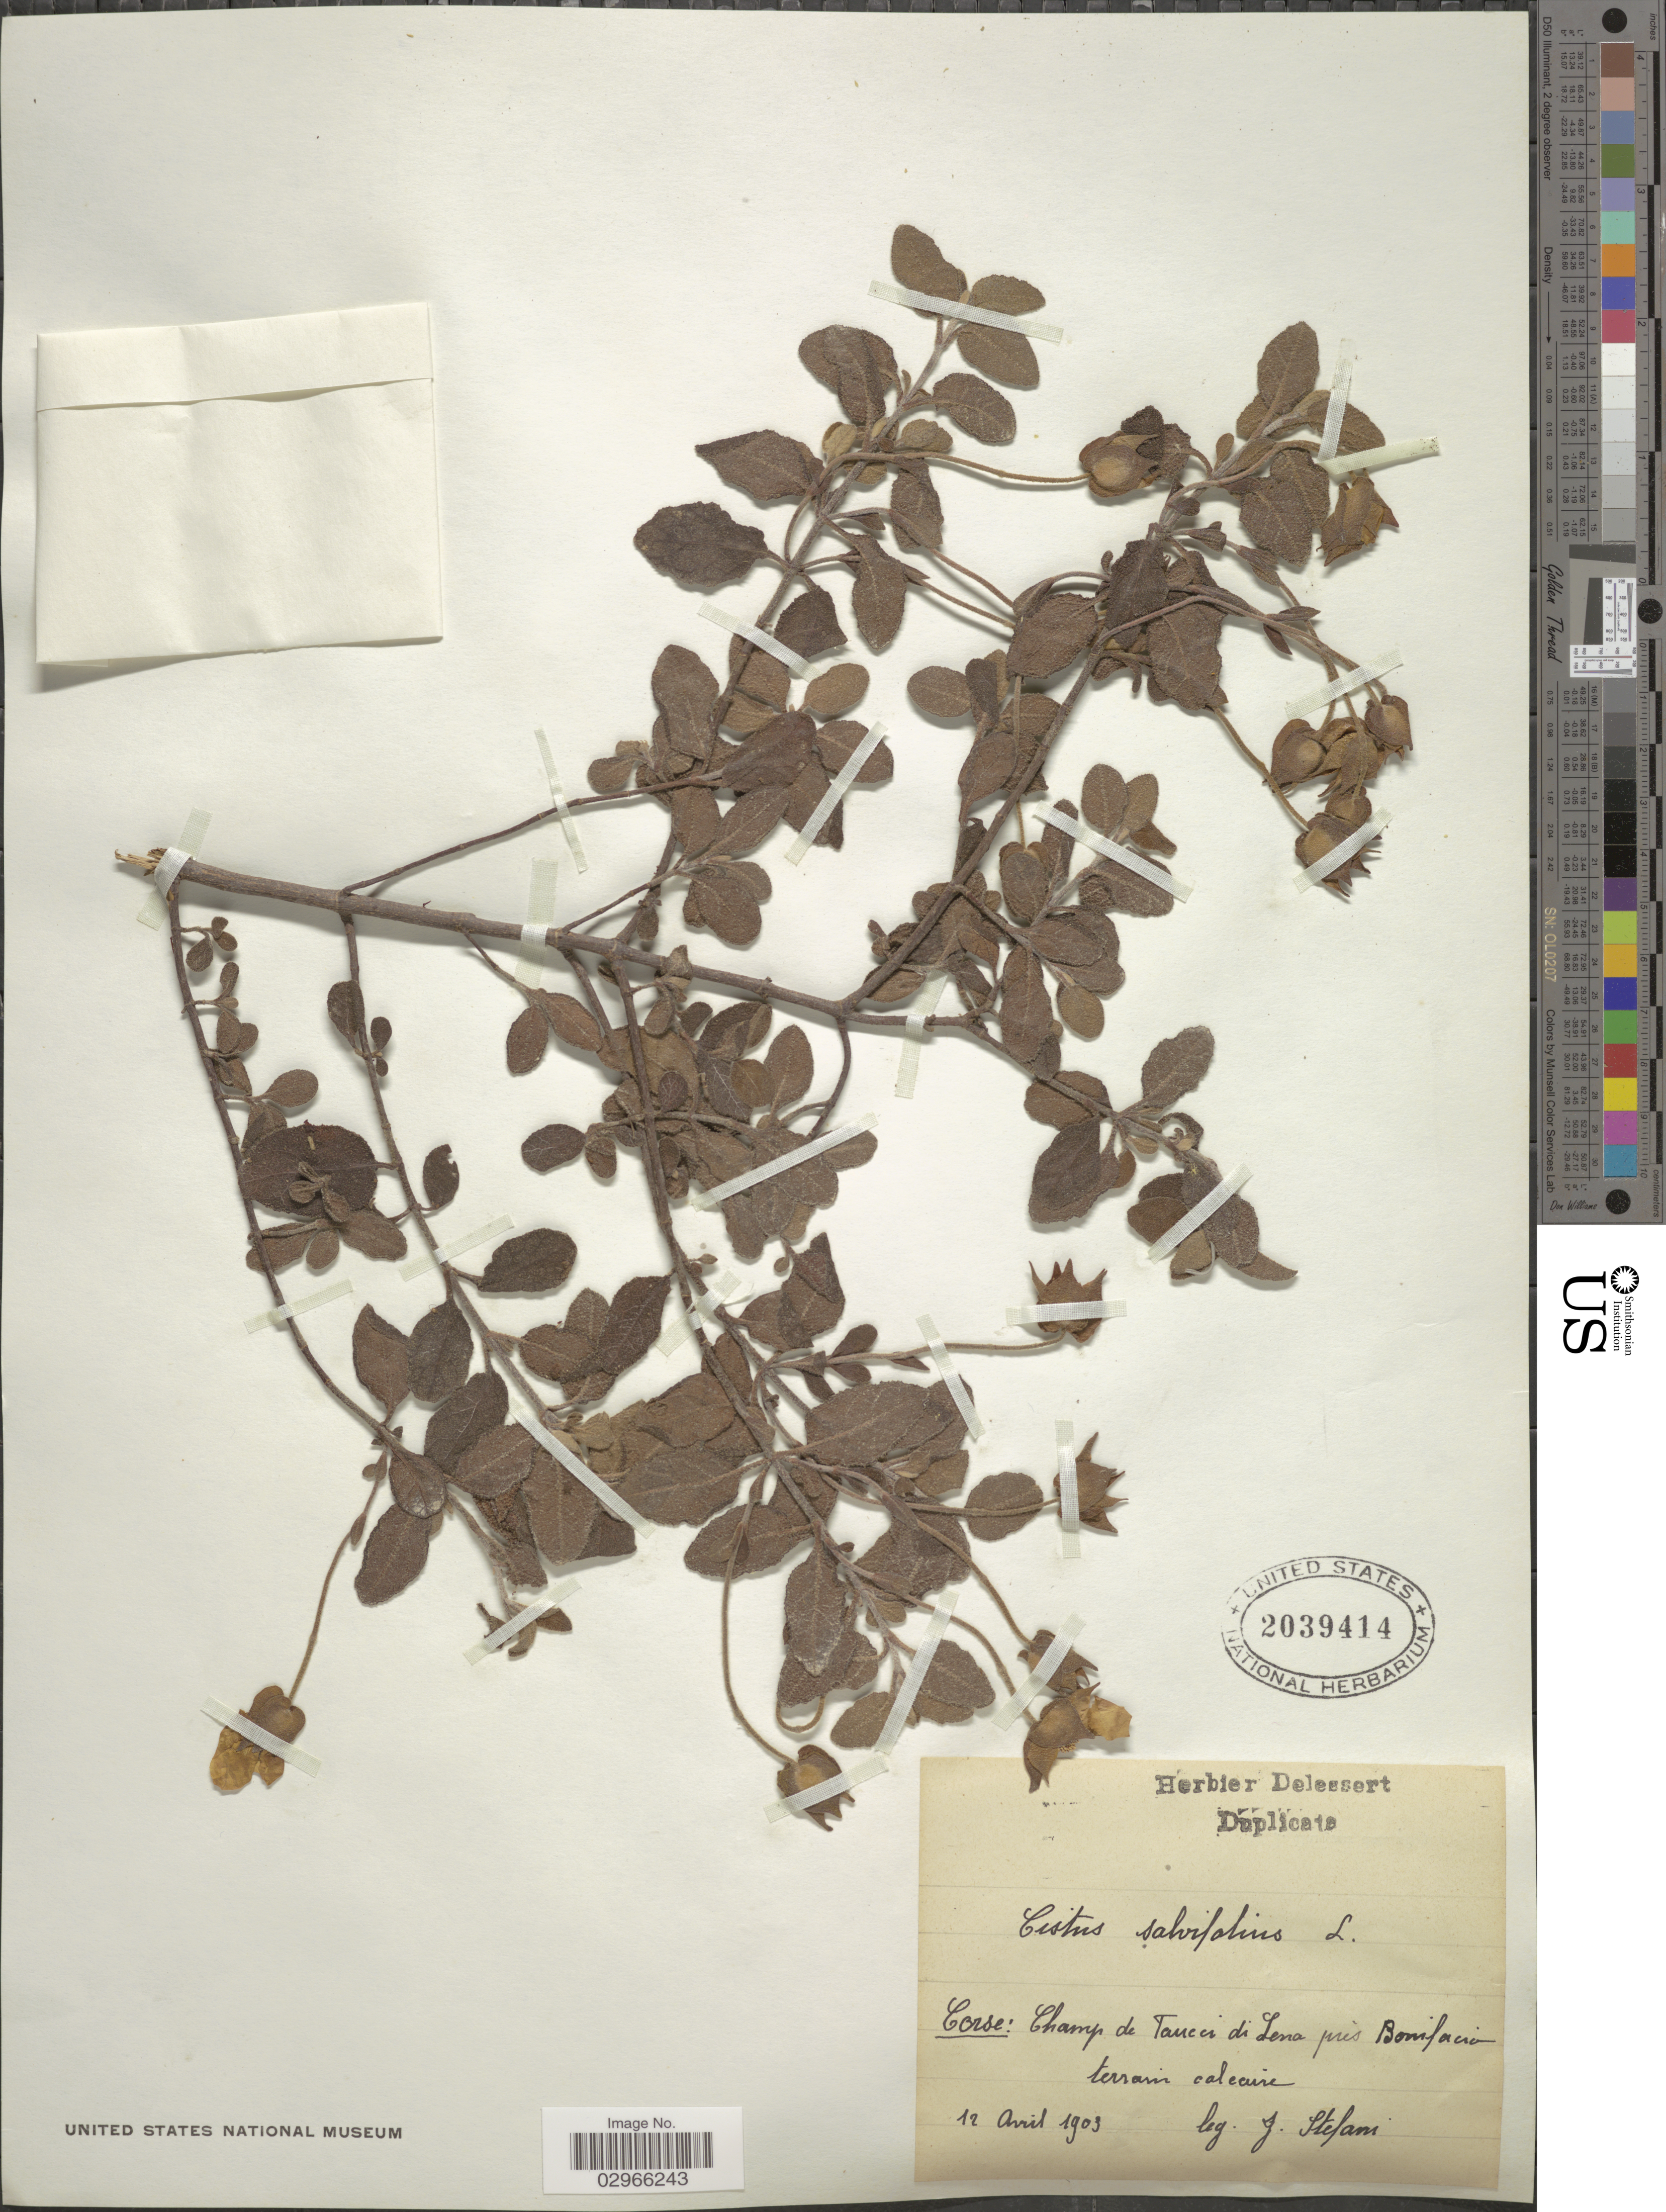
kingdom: Plantae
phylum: Tracheophyta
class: Magnoliopsida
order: Malvales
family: Cistaceae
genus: Cistus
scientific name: Cistus salviifolius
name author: L.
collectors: J. Stefani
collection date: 1903-04-12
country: France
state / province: Corsica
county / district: Corse-du-Sud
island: Corse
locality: Corse. Champ de Taucer di Lena prés Bonifacio terrain calcaire.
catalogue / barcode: US 2039414